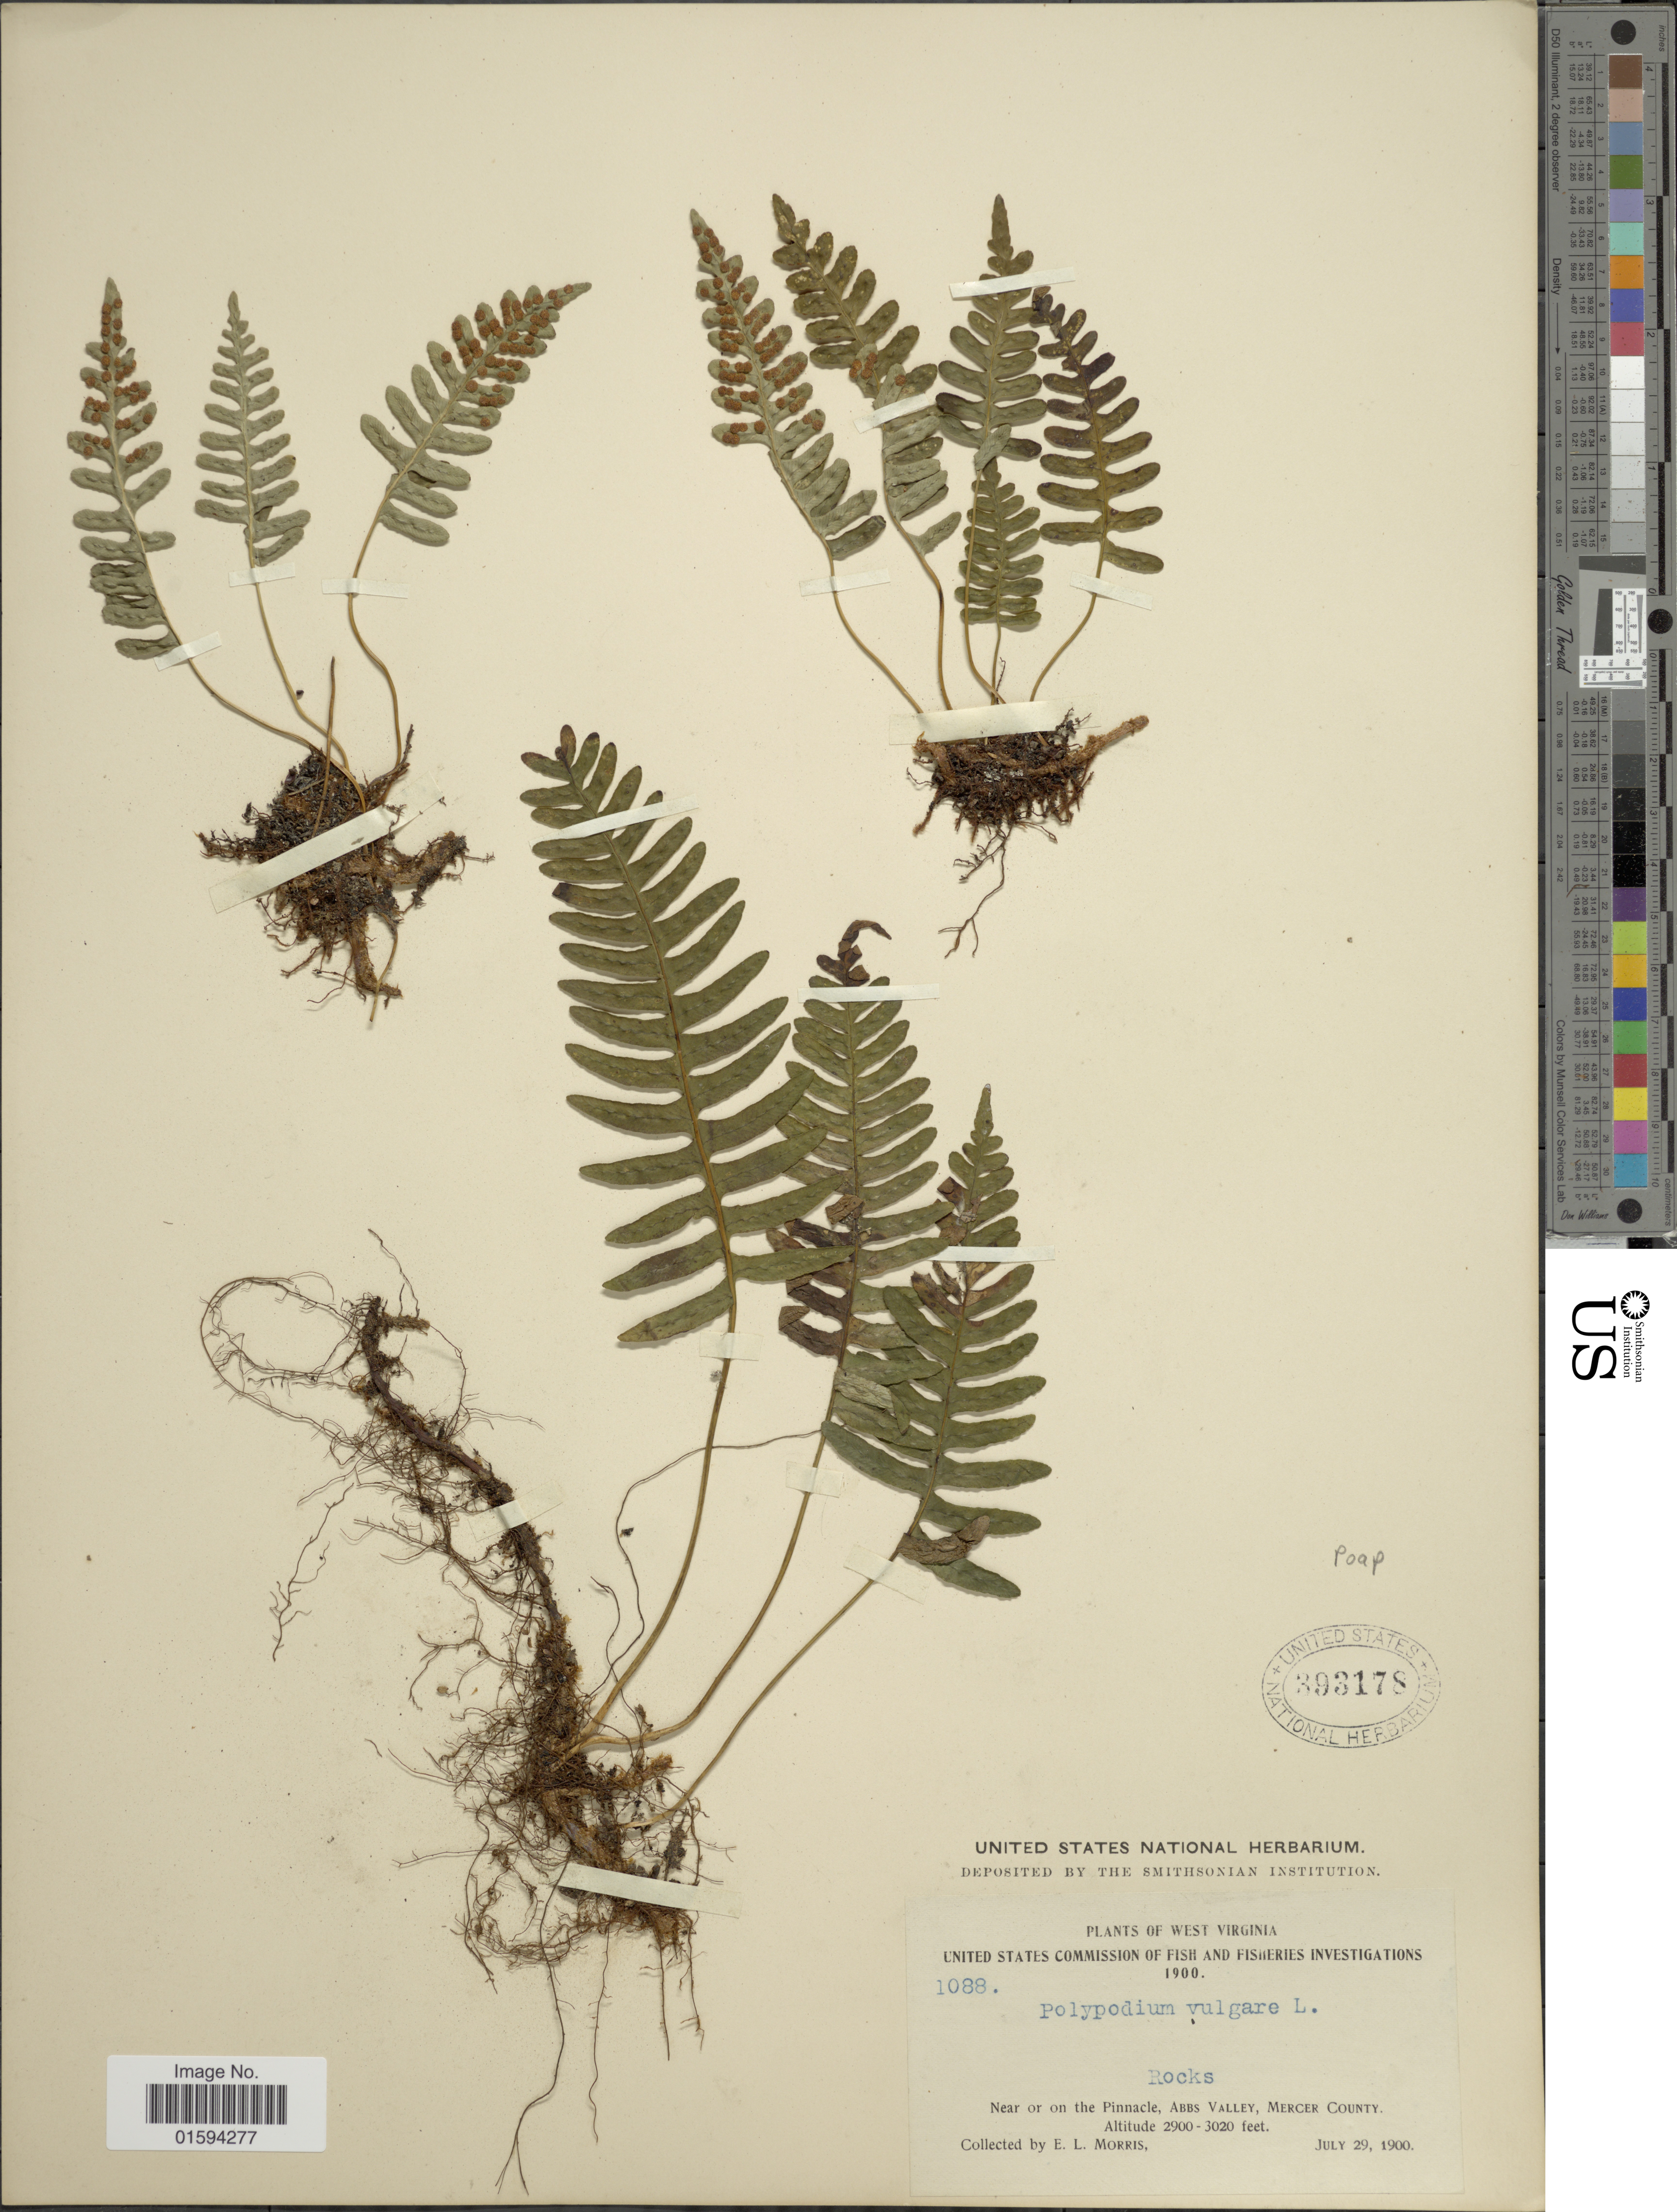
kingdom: Plantae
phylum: Tracheophyta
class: Polypodiopsida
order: Polypodiales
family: Polypodiaceae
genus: Polypodium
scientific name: Polypodium appalachianum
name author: Haufler & Windham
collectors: E. Morris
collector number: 1088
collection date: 1900-07-29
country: United States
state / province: West Virginia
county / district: Mercer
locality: Rocks, near or on the Pinnacle, Abbs Valley, Mercer County.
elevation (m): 884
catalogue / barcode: US 393178